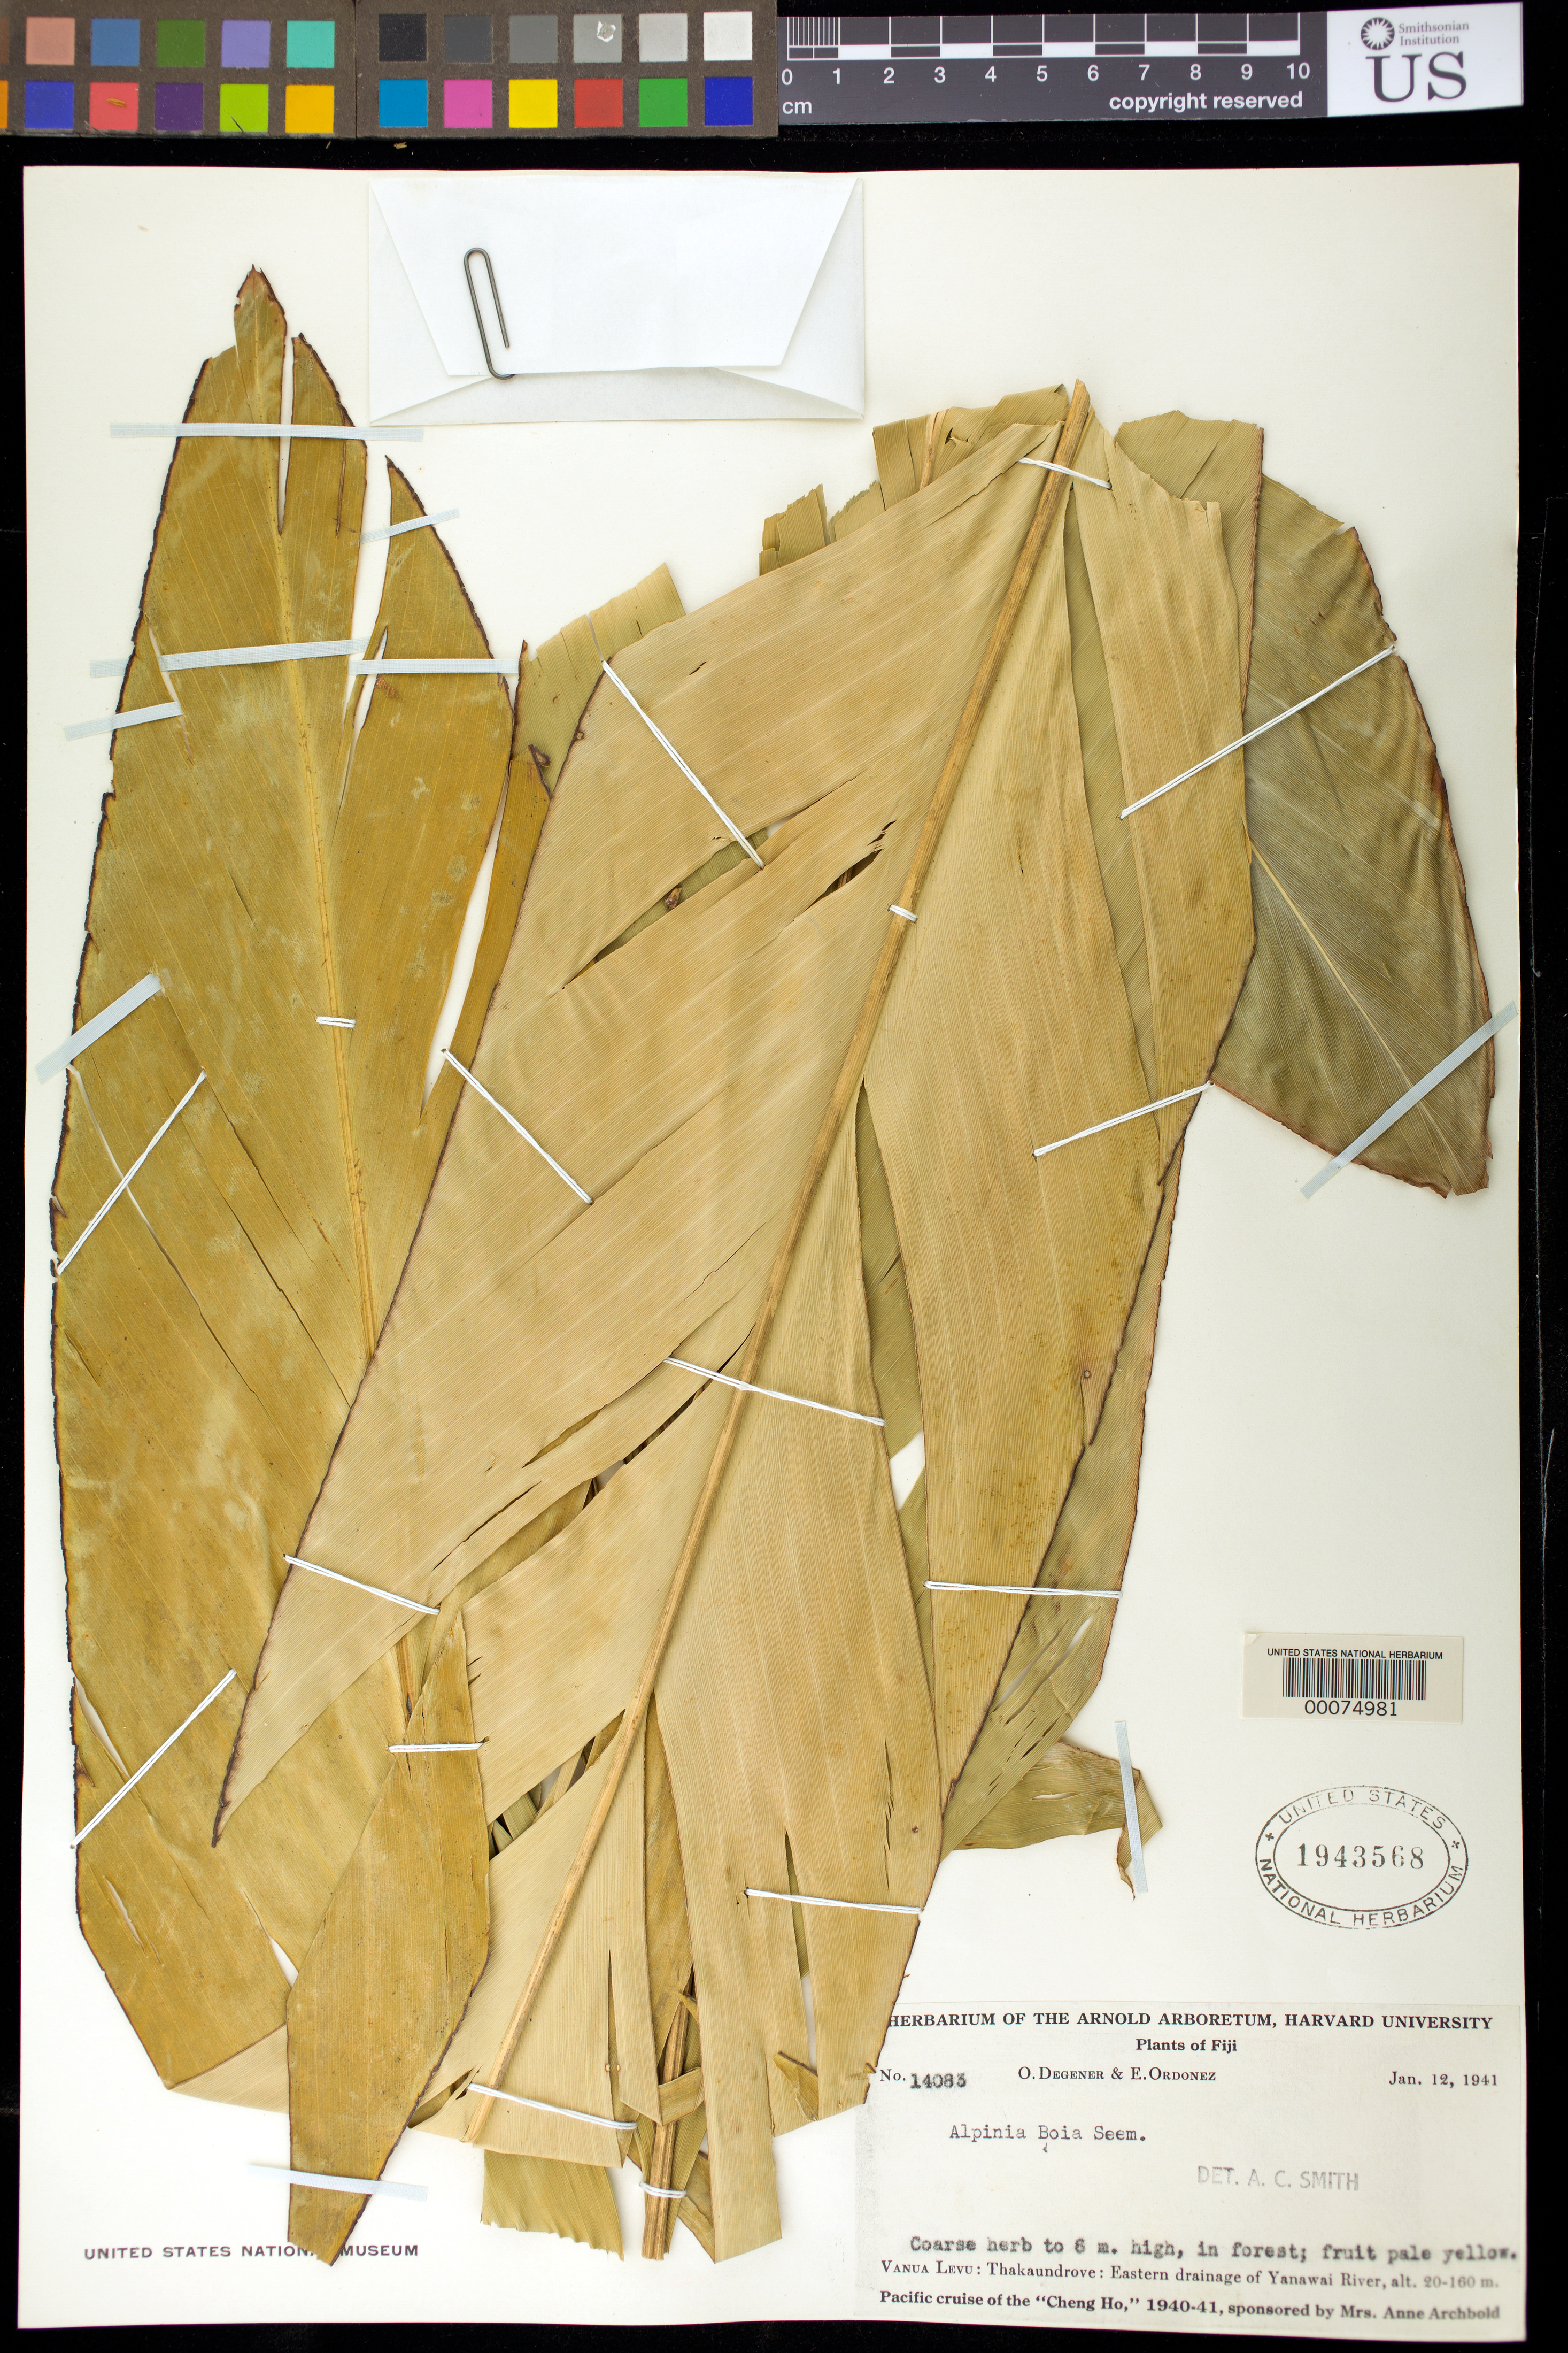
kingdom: Plantae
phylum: Tracheophyta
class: Liliopsida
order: Zingiberales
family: Zingiberaceae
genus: Alpinia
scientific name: Alpinia boia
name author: Seem.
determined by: Smith, A. C.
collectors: O. Degener & E. Ordonez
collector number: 14083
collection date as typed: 12 Jan 1941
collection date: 1941-01-12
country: Fiji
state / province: Northern Division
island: Vanua Levu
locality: Thakaundrove, eastern drainage of yanawai river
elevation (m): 20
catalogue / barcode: US 1943568